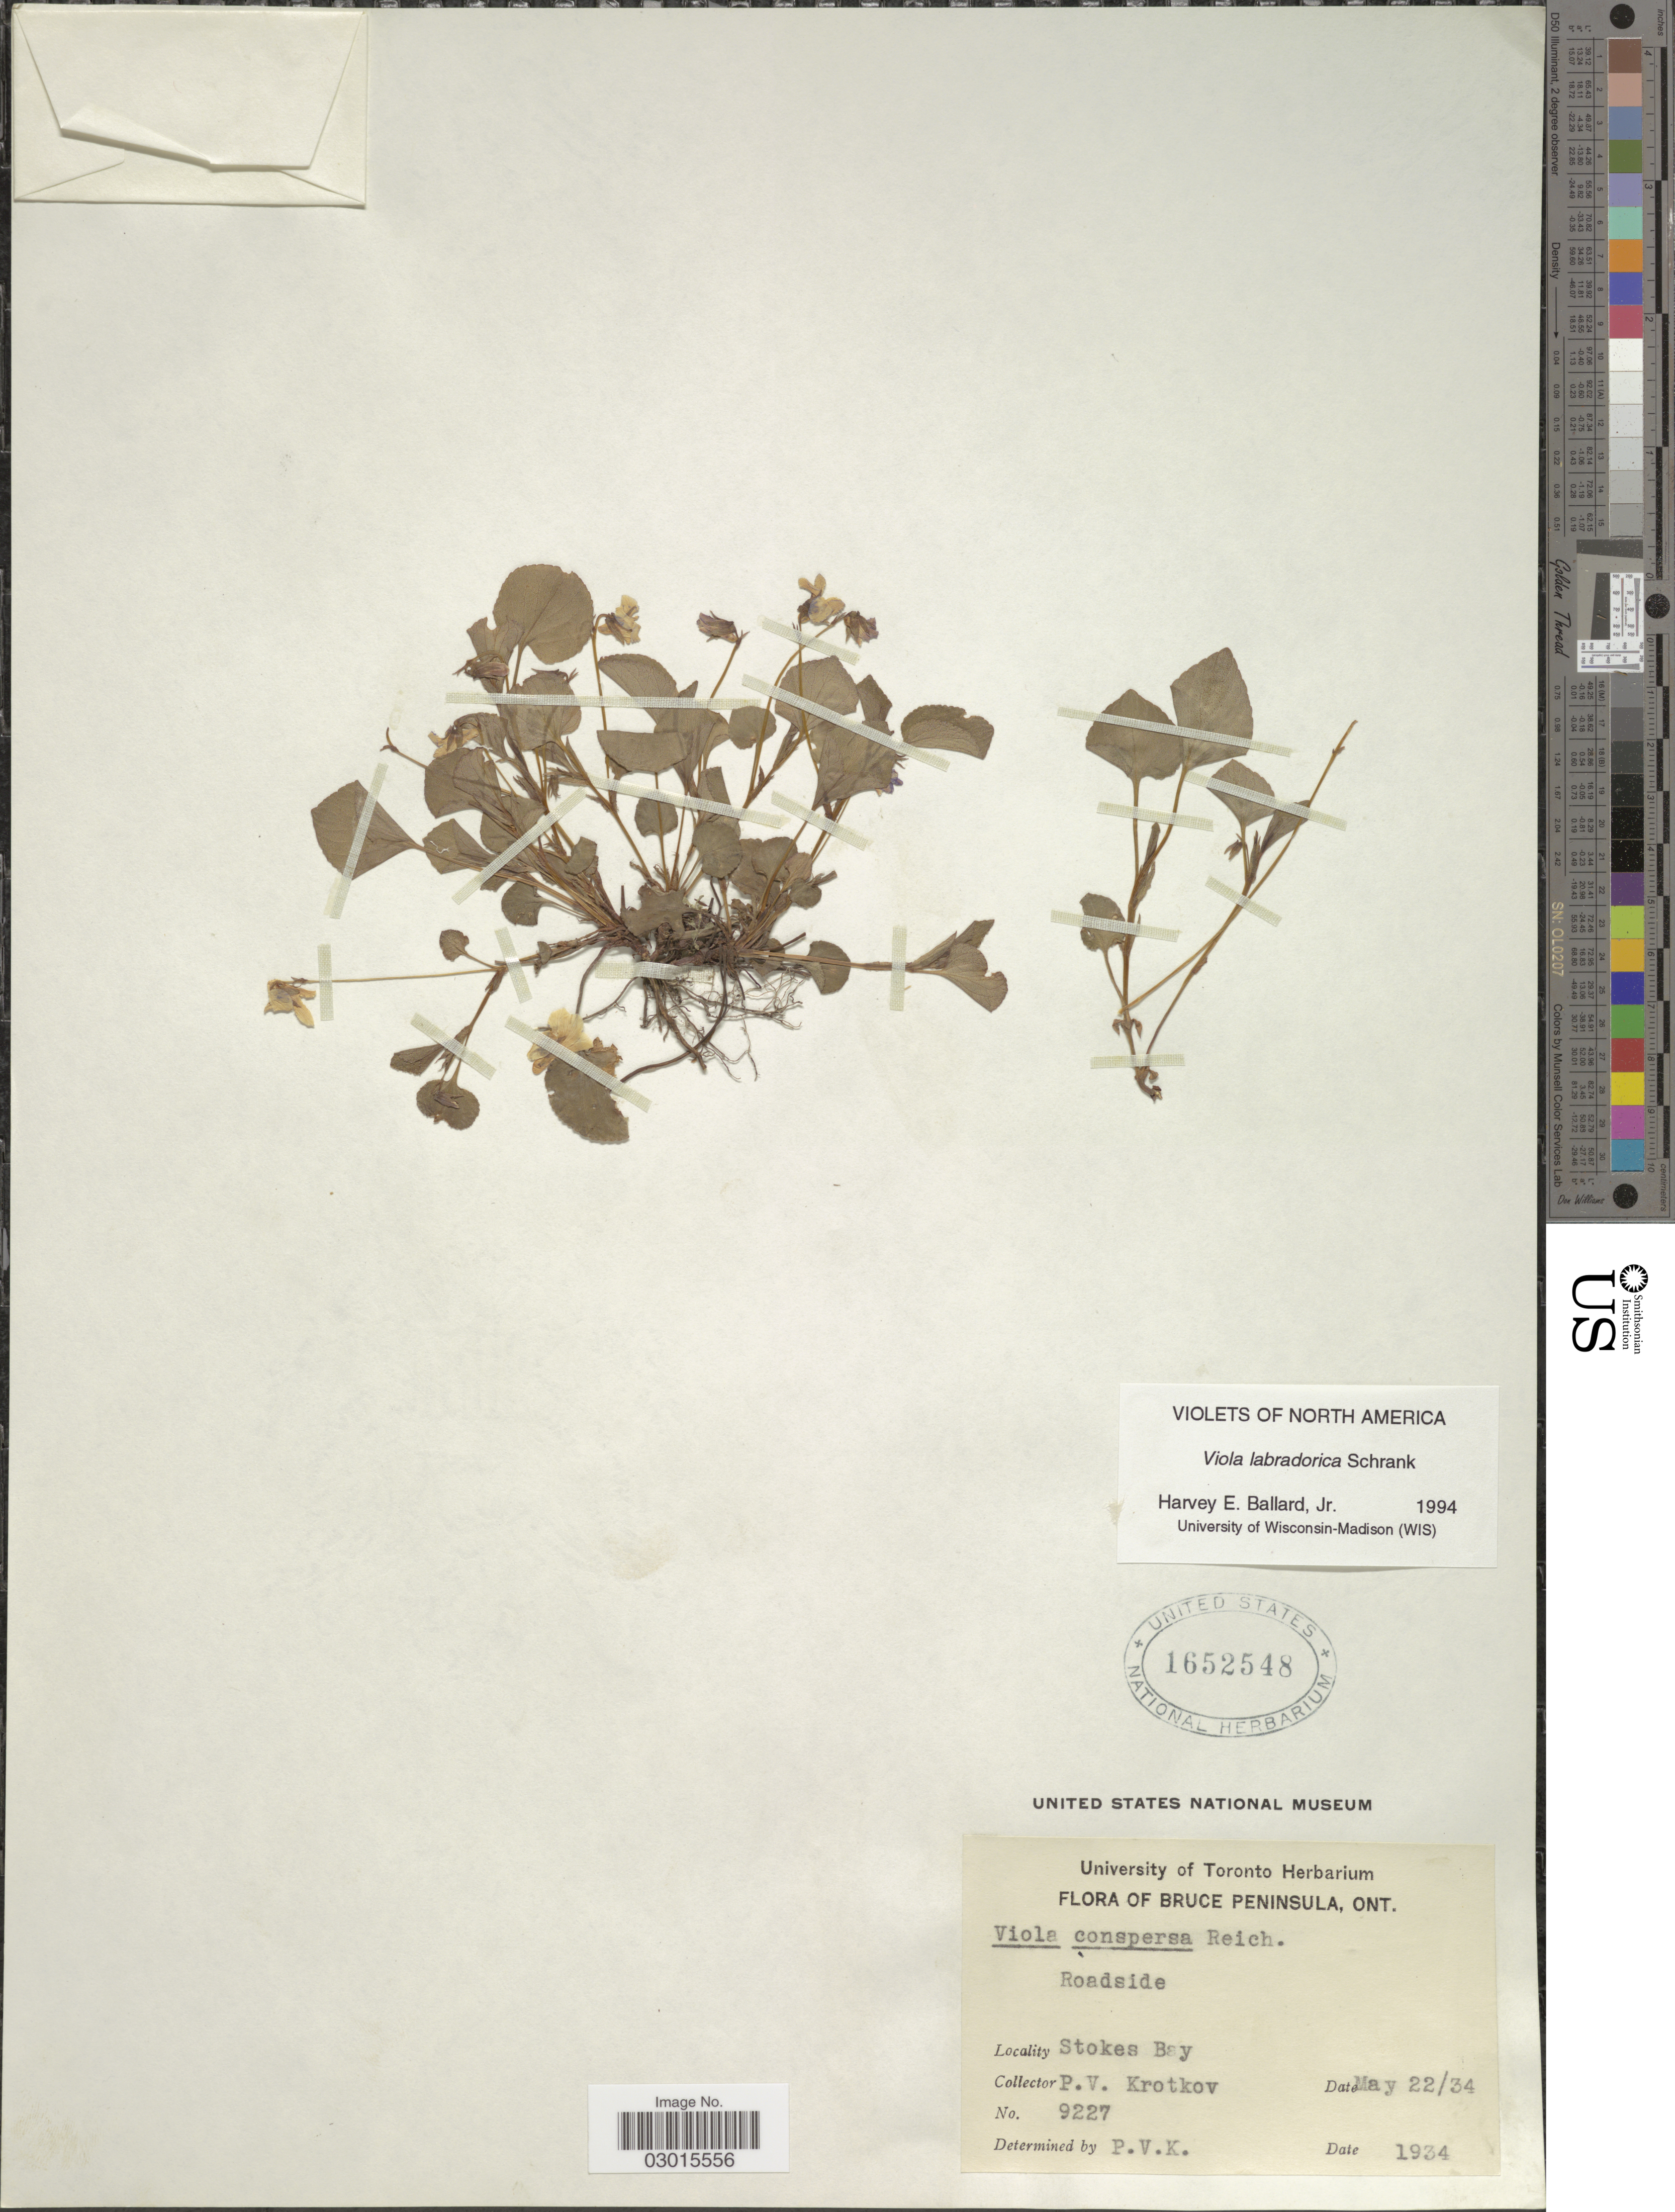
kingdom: Plantae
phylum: Tracheophyta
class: Magnoliopsida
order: Malpighiales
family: Violaceae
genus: Viola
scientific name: Viola labradorica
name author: Schrank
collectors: P. V. Krotkov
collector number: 9227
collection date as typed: Transcribed d/m/y: 22/5/34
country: Canada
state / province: Ontario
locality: Bruce Peninsula, Ont. Stokes Bay.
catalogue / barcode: US 1652548